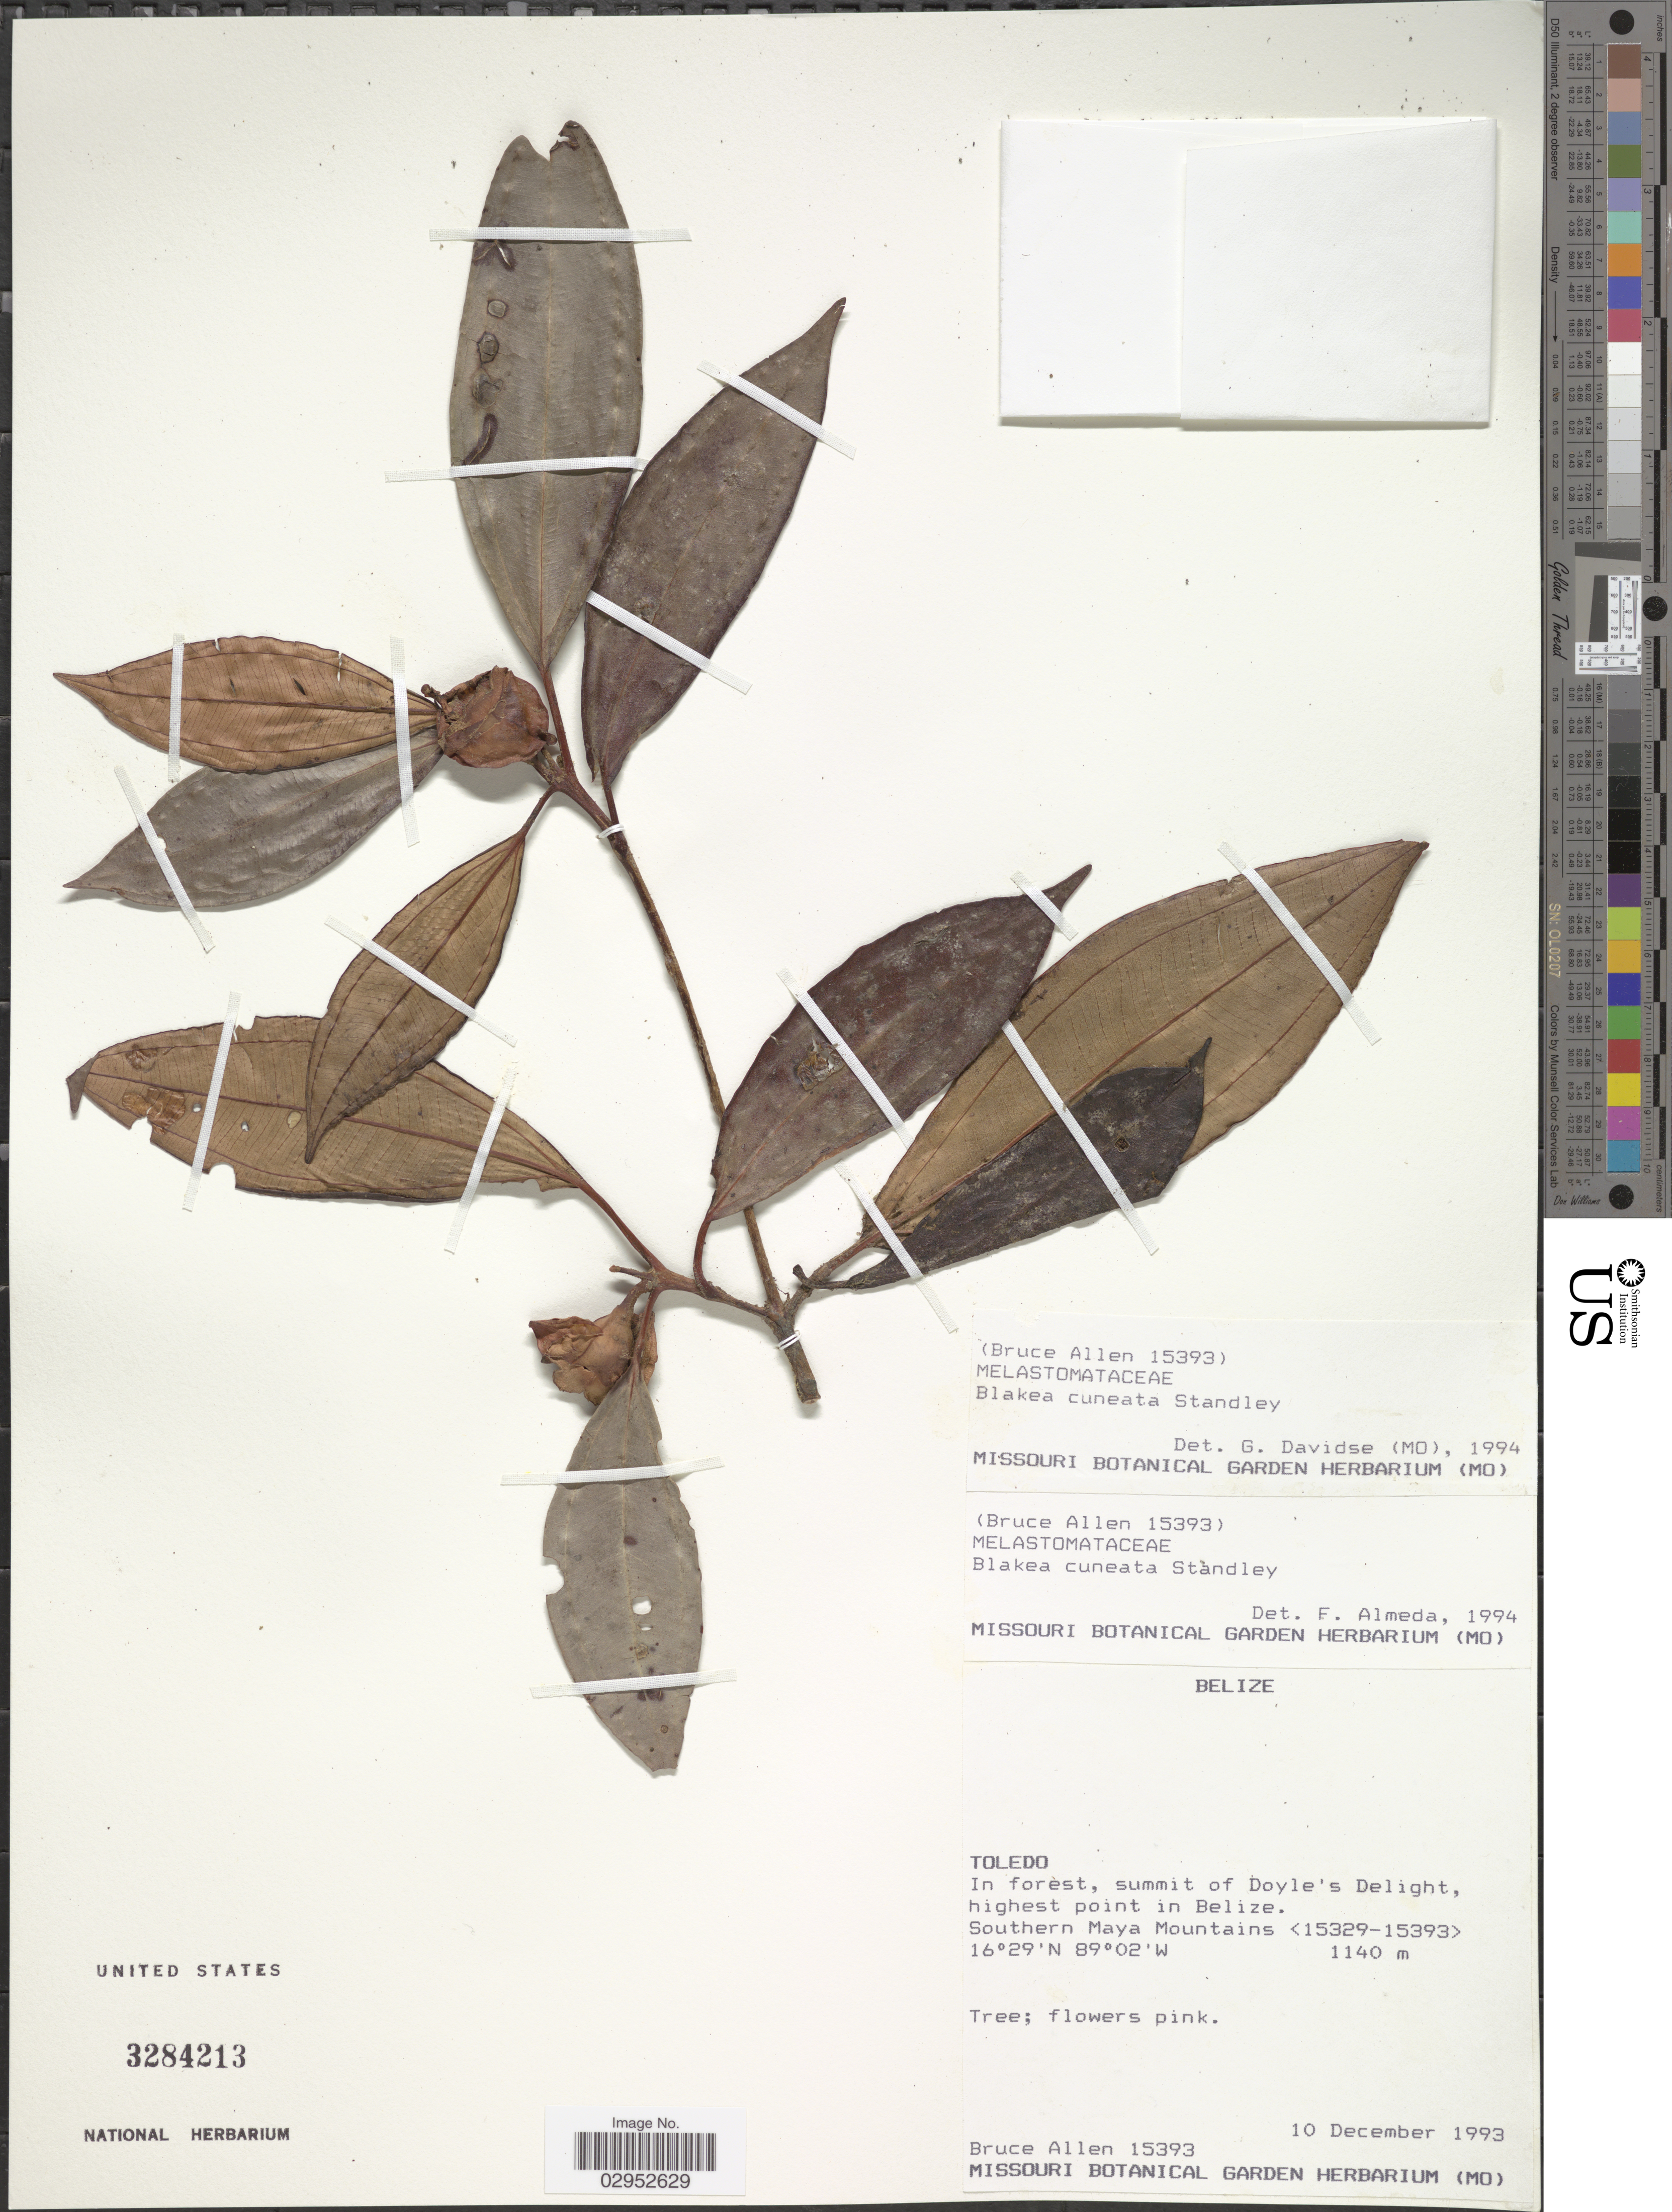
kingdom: Plantae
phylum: Tracheophyta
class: Magnoliopsida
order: Myrtales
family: Melastomataceae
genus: Blakea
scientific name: Blakea cuneata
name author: Standl.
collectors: B. Allen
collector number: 15393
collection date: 1993-12-10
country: Belize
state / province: Toledo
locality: In forest, summit of Doyle's Delight, highest point in Belize. Southern Maya Mountains <15329-15393>.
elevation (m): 1140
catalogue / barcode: US 3284213